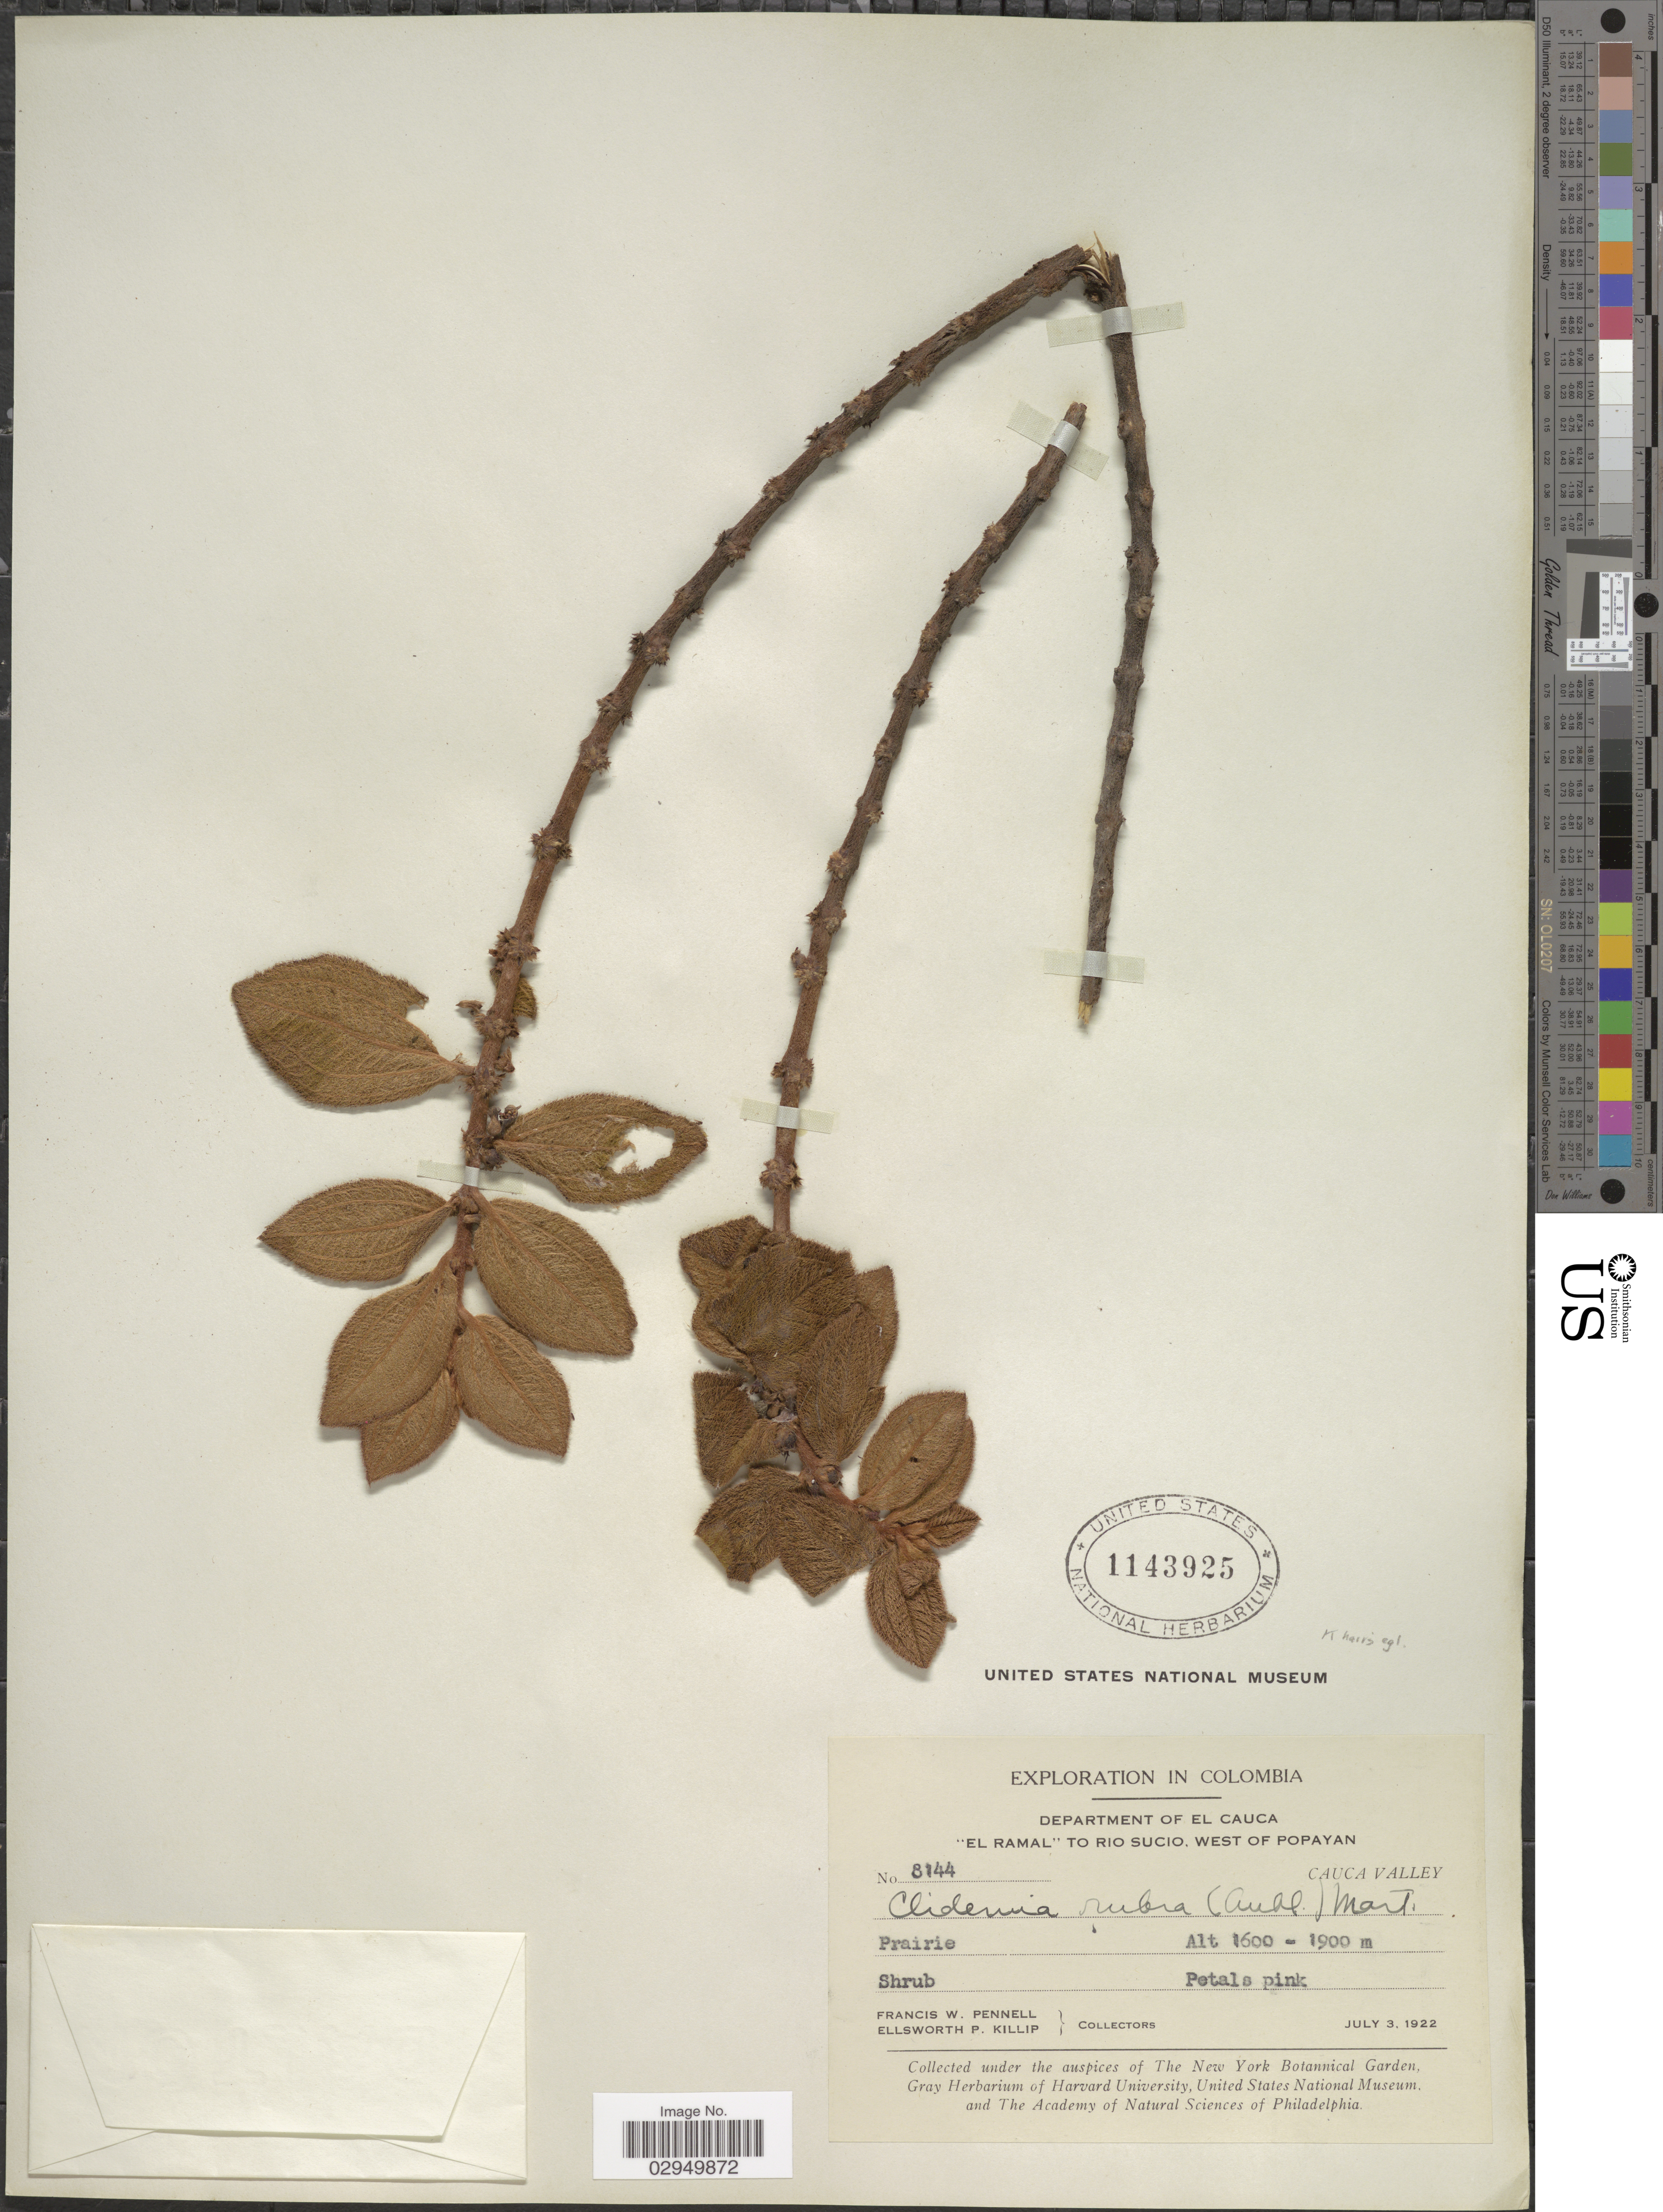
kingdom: Plantae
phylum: Tracheophyta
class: Magnoliopsida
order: Myrtales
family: Melastomataceae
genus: Clidemia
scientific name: Clidemia sericea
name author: D. Don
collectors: F. W. Pennell & E. P. Killip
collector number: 8144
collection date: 1922-07-03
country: Colombia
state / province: Cauca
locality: Department of El Cauca. "El Ramal" to Rio Sucio, west of Popayan. Cauca Valley.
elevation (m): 1600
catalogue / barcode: US 1143925